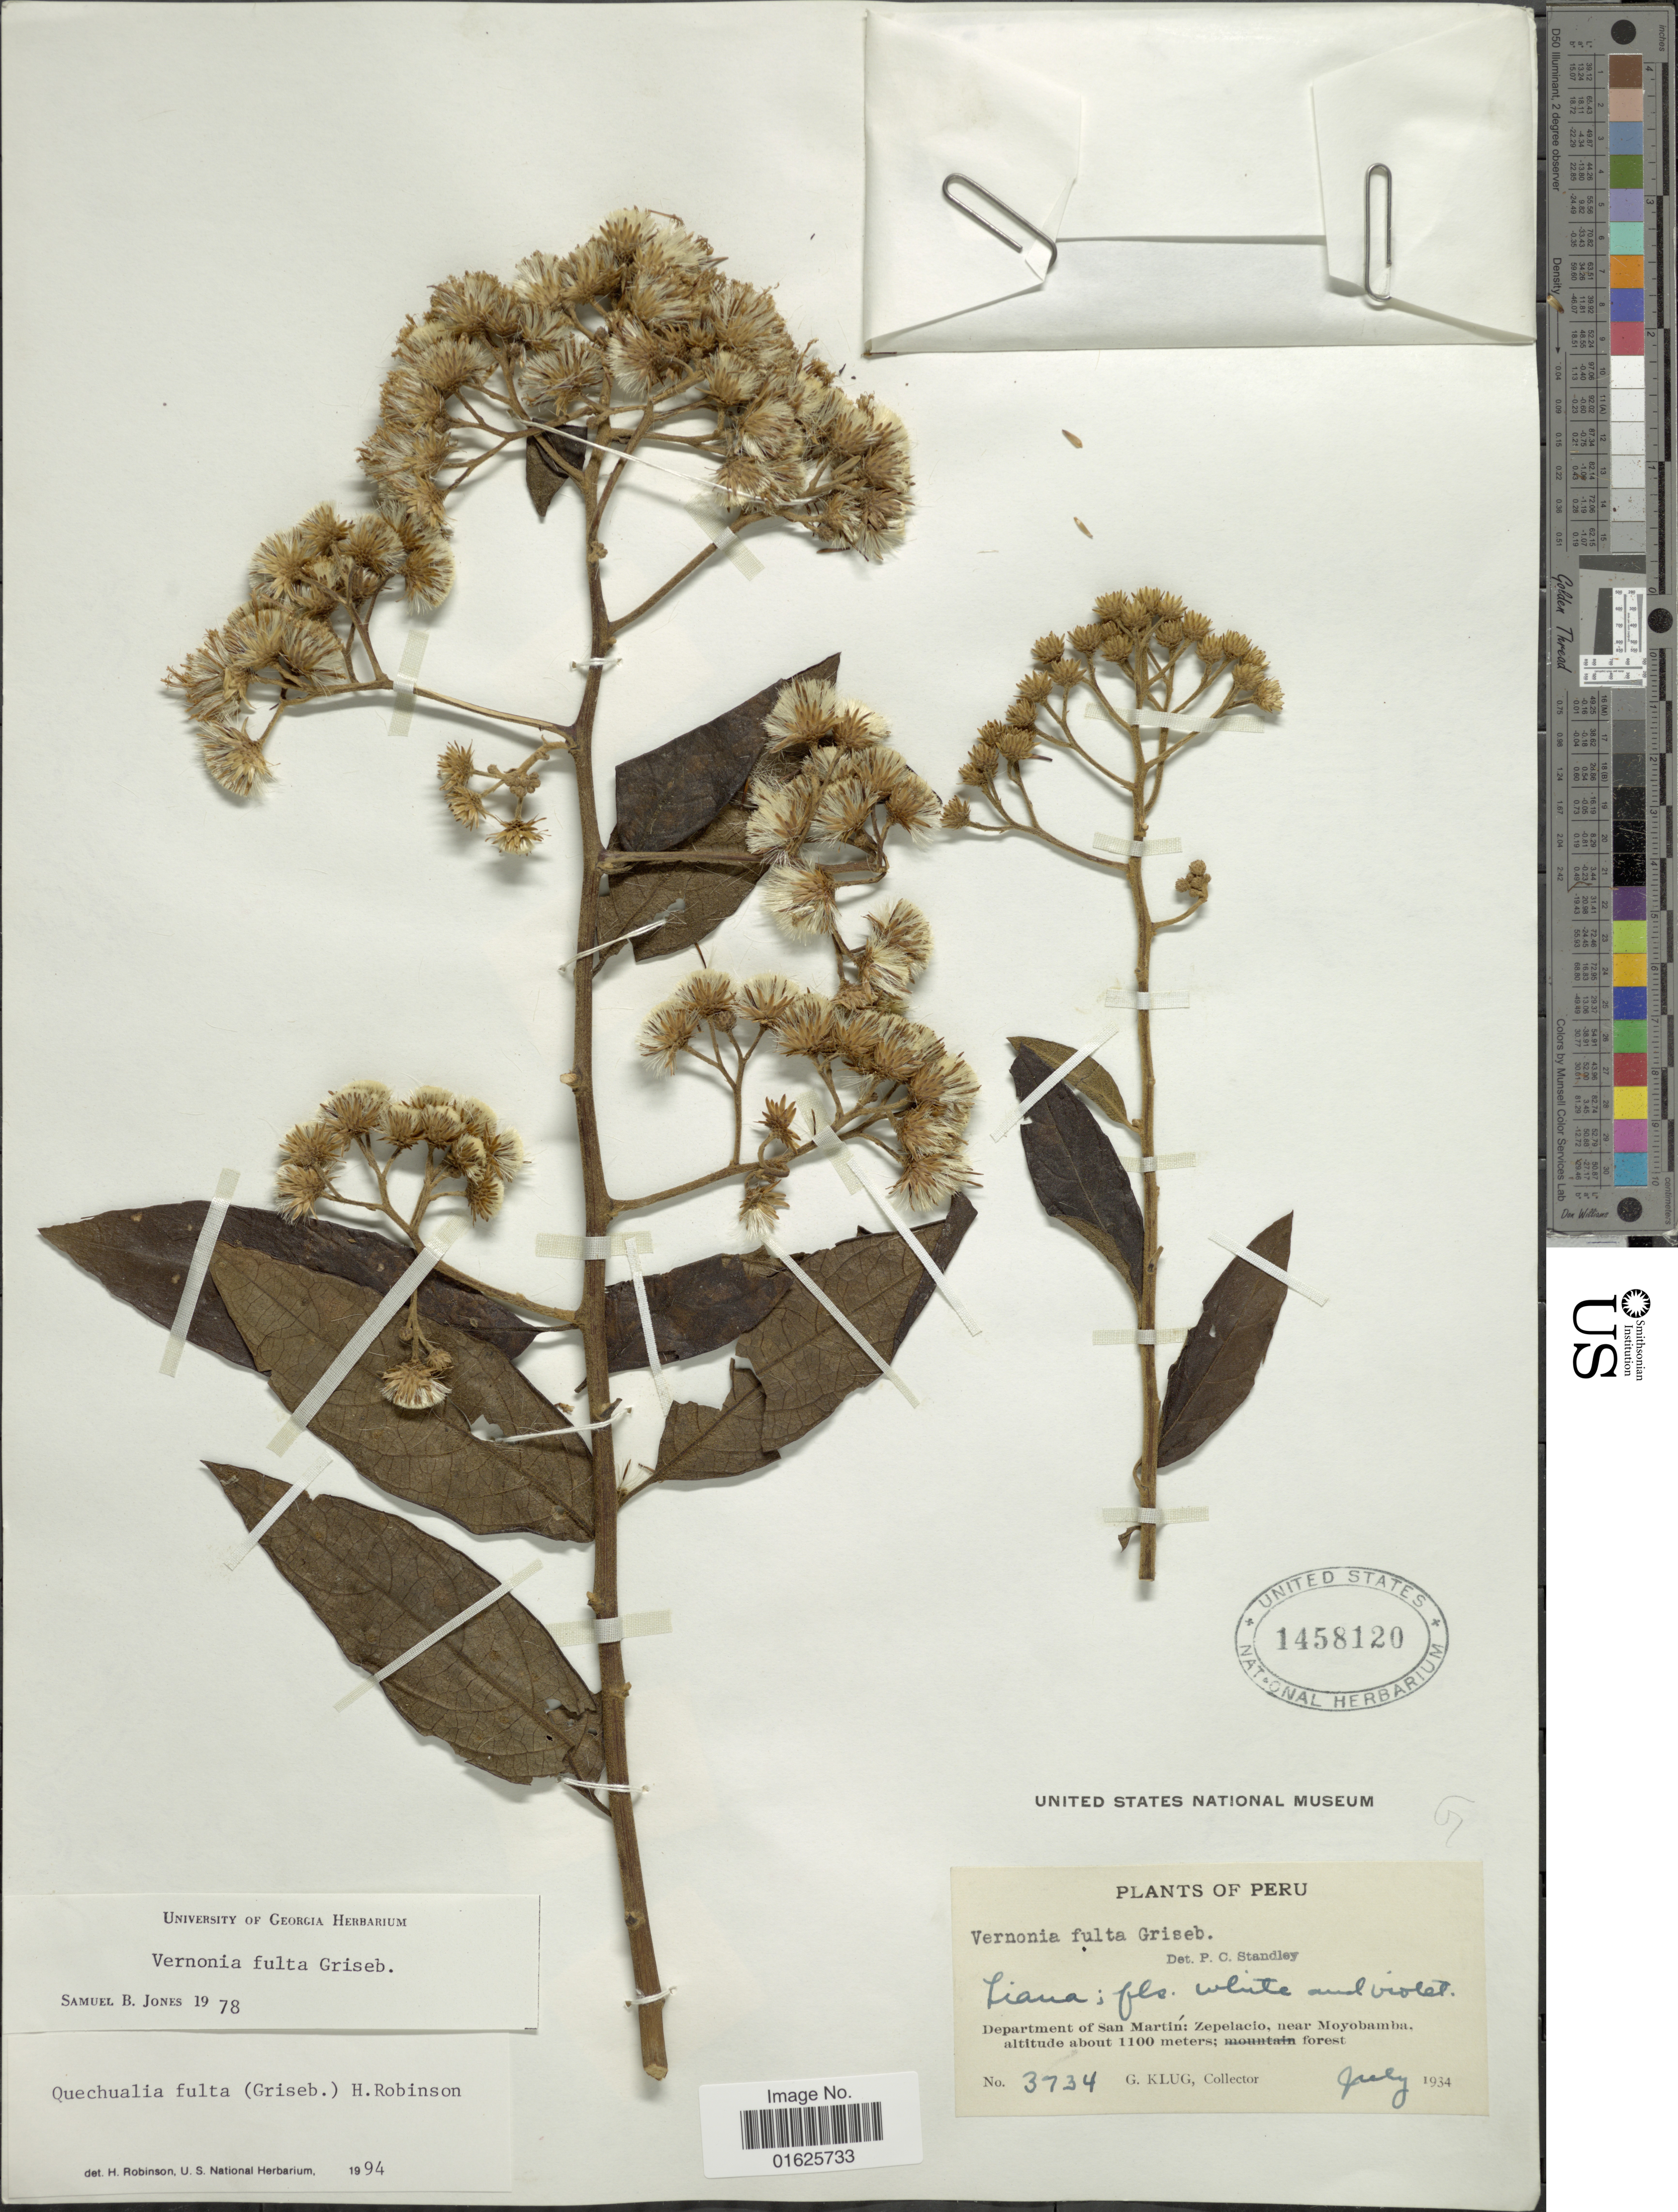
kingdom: Plantae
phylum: Tracheophyta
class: Magnoliopsida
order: Asterales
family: Asteraceae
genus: Quechualia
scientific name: Quechualia fulta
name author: (Griseb.) H. Rob.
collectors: G. Klug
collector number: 3734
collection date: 1934-07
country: Peru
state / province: San Martín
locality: Department of San Martín: Zepelacio, near Moyobamba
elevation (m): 1100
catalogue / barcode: US 1458120